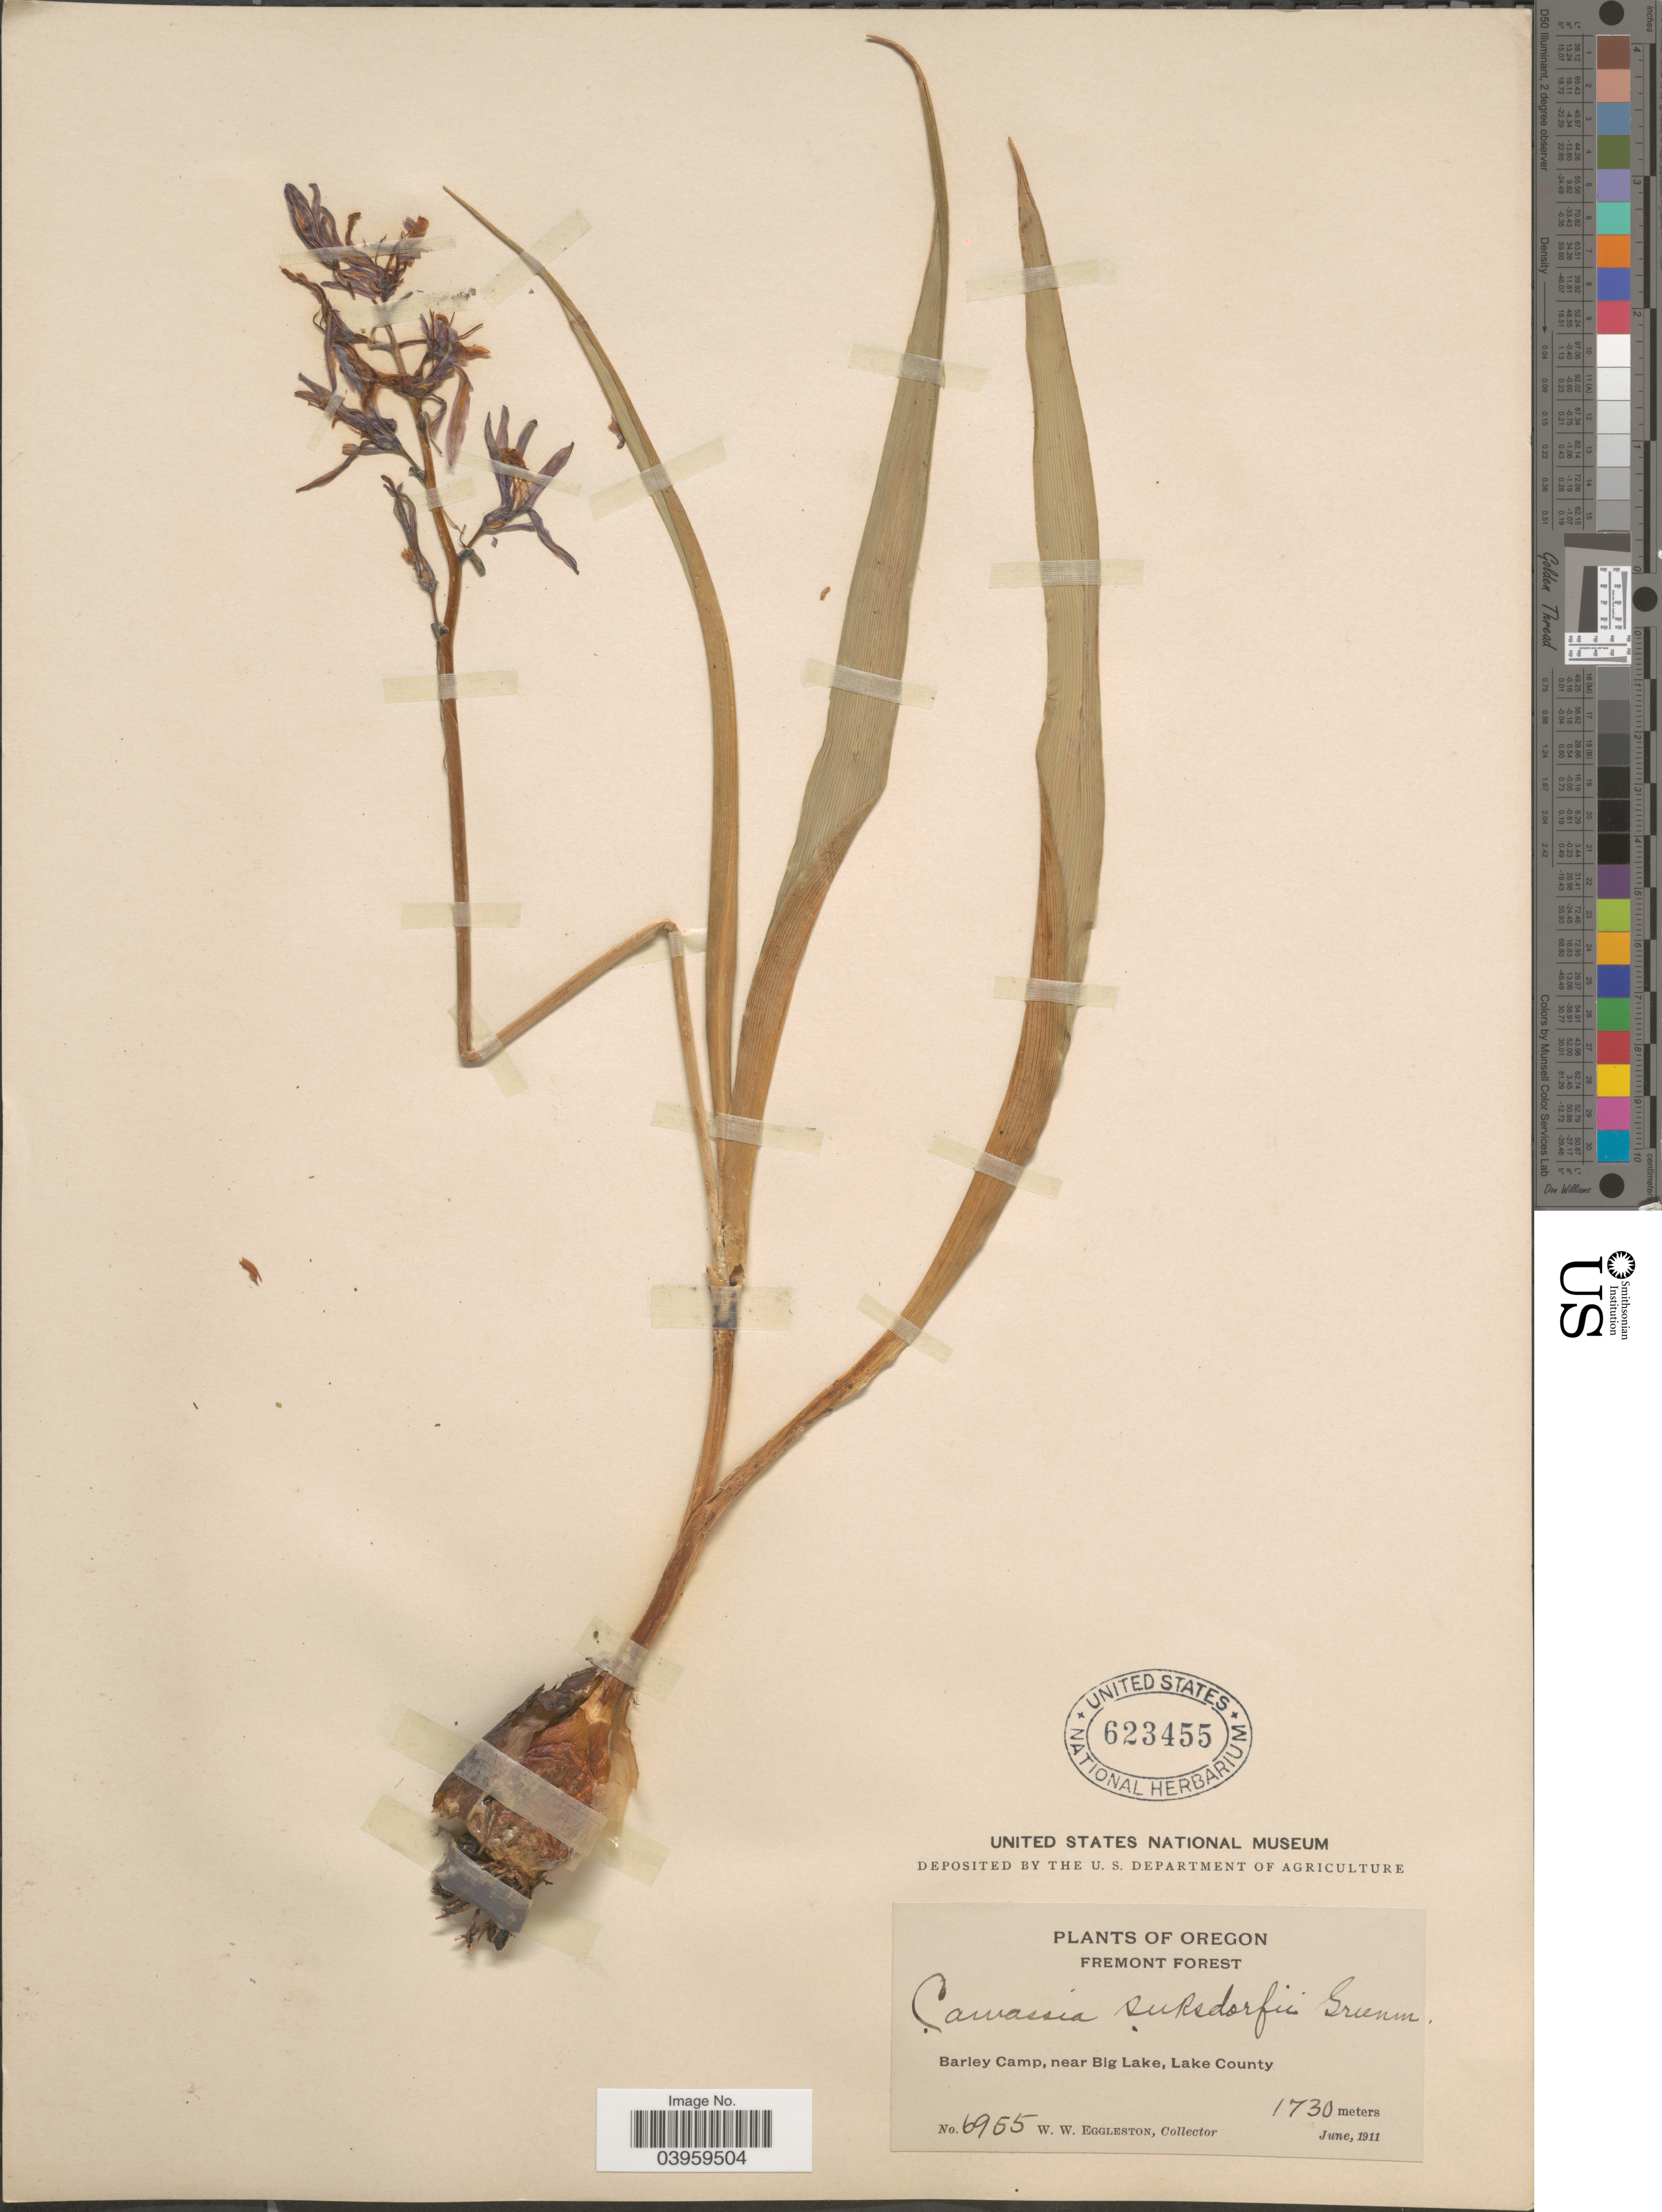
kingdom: Plantae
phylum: Tracheophyta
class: Liliopsida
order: Asparagales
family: Asparagaceae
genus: Camassia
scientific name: Camassia leichtlinii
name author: (Baker) S. Watson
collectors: W. W. Eggleston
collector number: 6955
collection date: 1911-06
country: United States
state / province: Oregon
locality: Fremont Forest. Barley Camp, near Big Lake, Lake County.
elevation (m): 1730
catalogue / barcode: US 623455